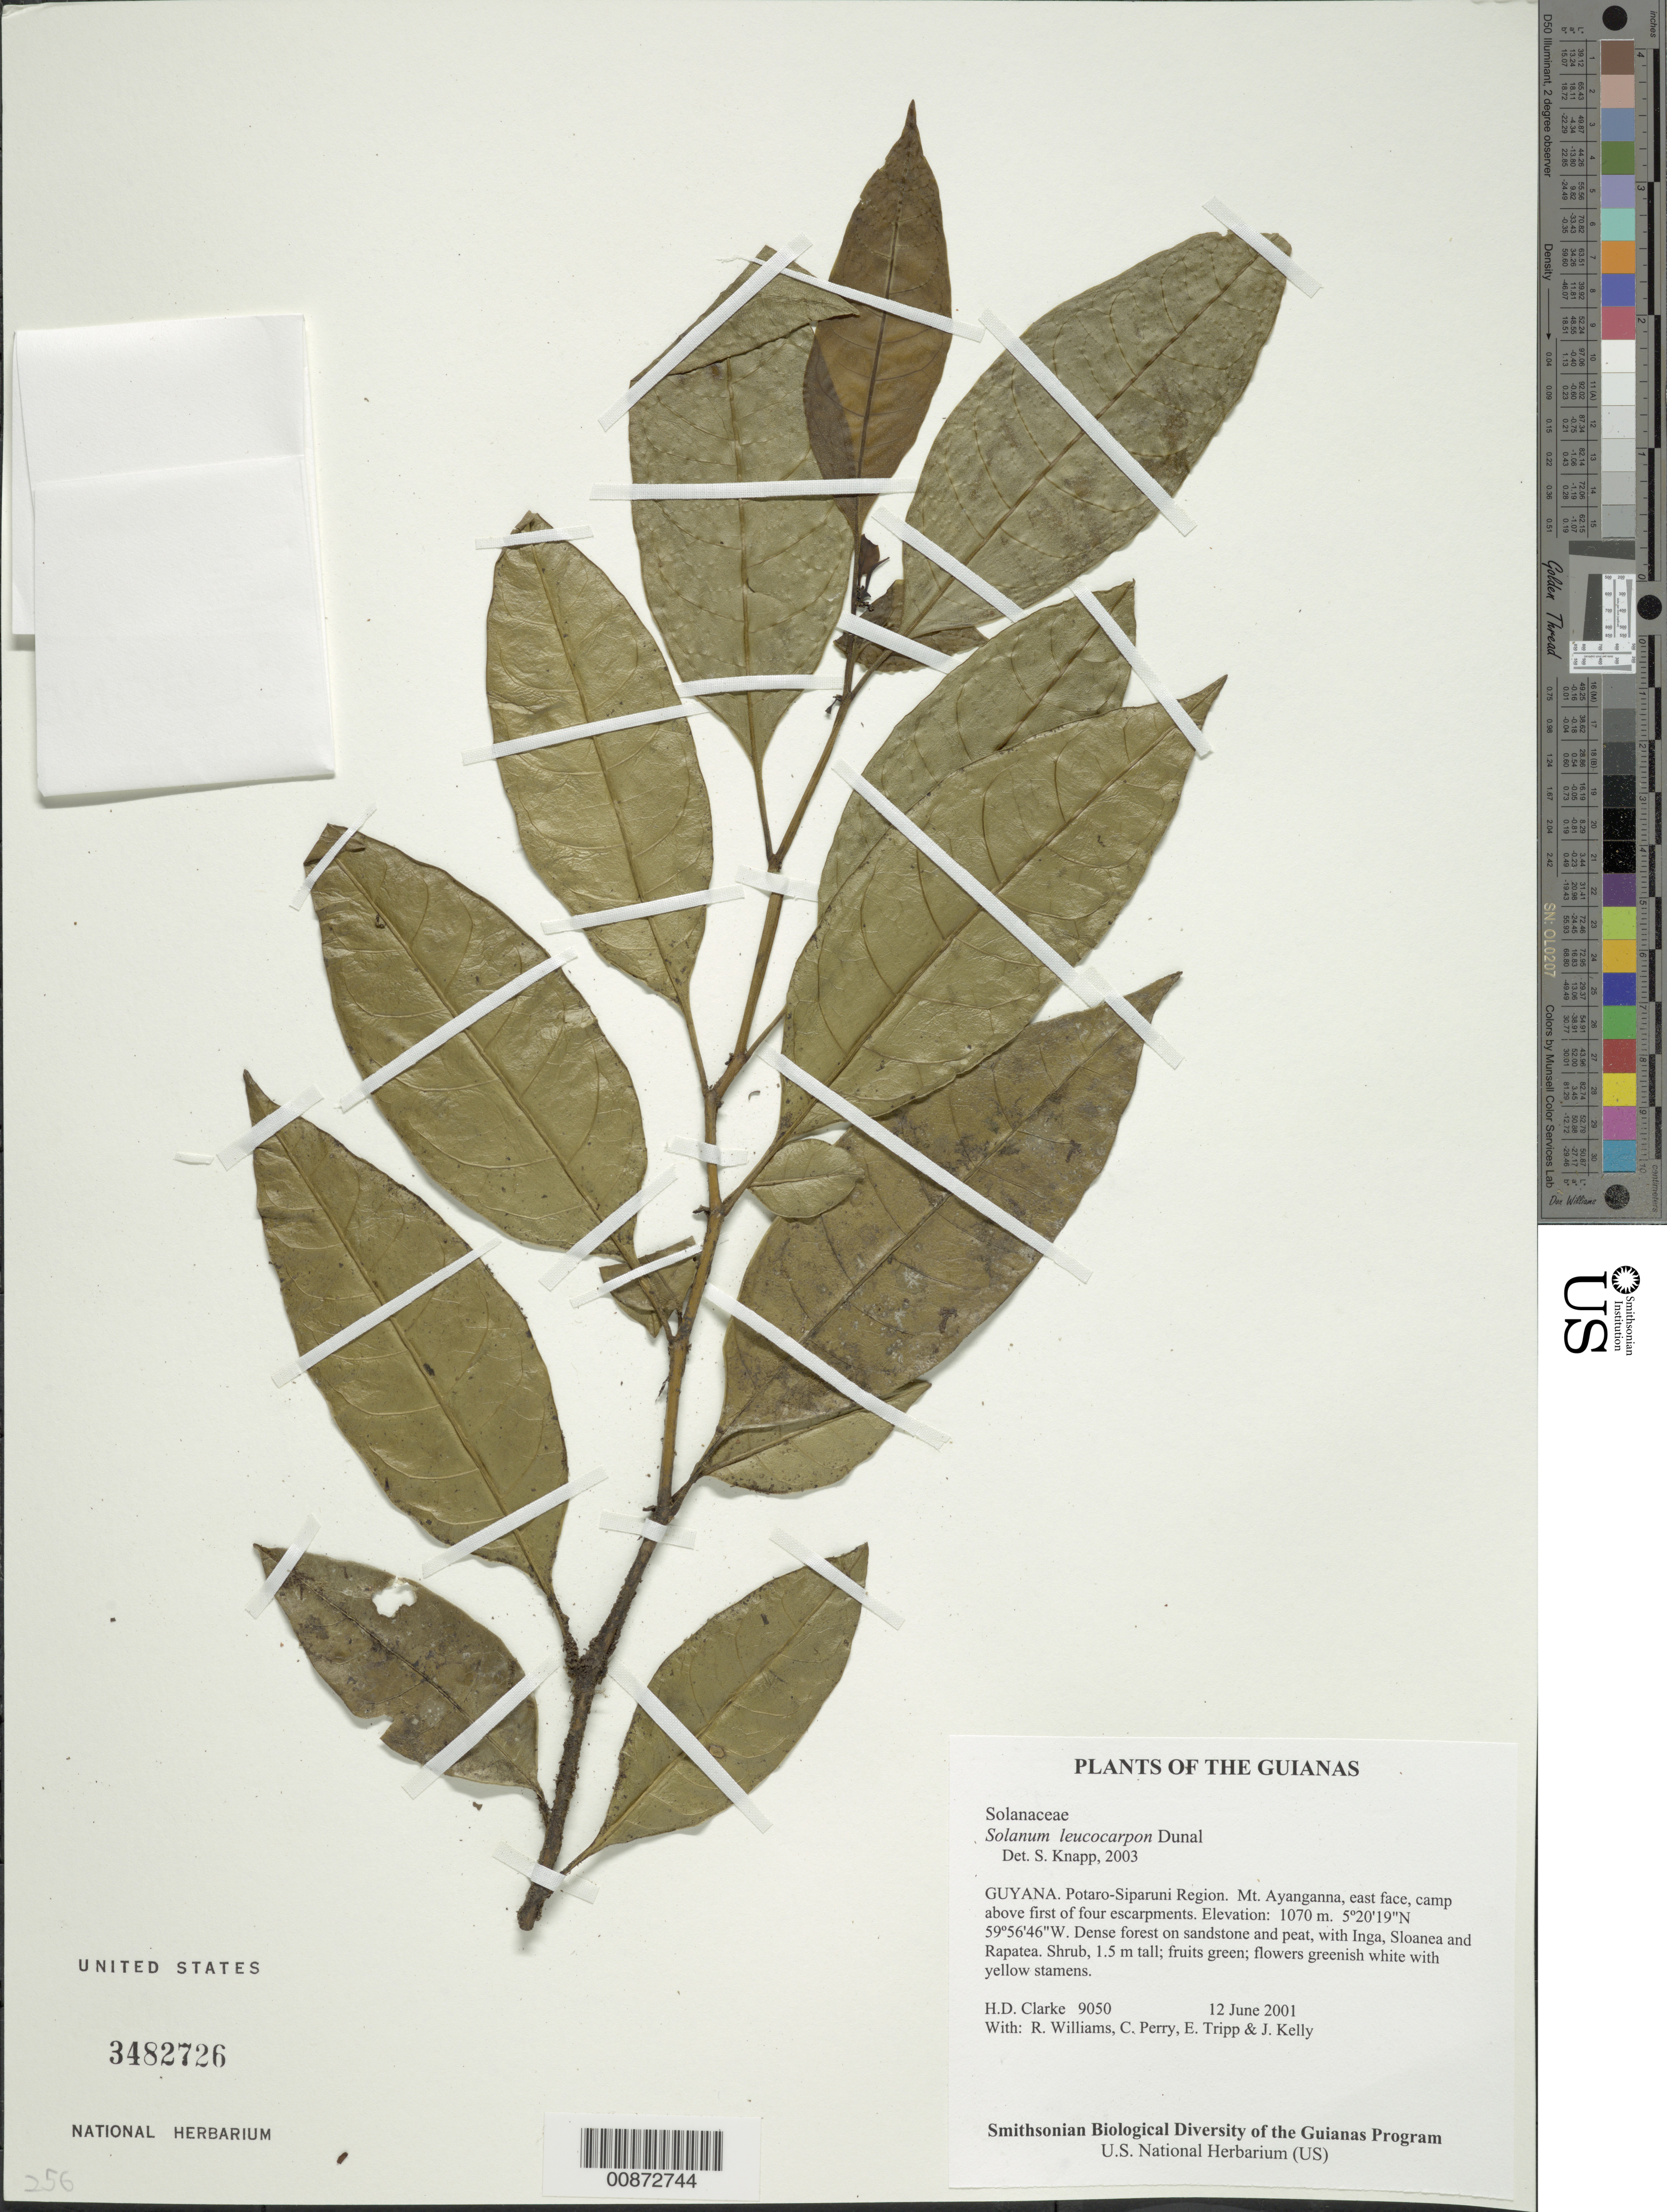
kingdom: Plantae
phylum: Tracheophyta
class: Magnoliopsida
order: Solanales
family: Solanaceae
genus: Solanum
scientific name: Solanum leucocarpon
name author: Dunal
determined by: Knapp, S. D.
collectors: H. D. Clarke, R. Williams, C. Perry, E. Tripp & J. Kelly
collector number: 9050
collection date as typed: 12 June 2001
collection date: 2001-06-12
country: Guyana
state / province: Potaro-Siparuni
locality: Mt. Ayanganna, east face, camp above first of four escarpments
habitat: Dense forest on sandstone and peat, with Inga, Sloanea and Rapatea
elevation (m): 1070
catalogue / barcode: US 3482726